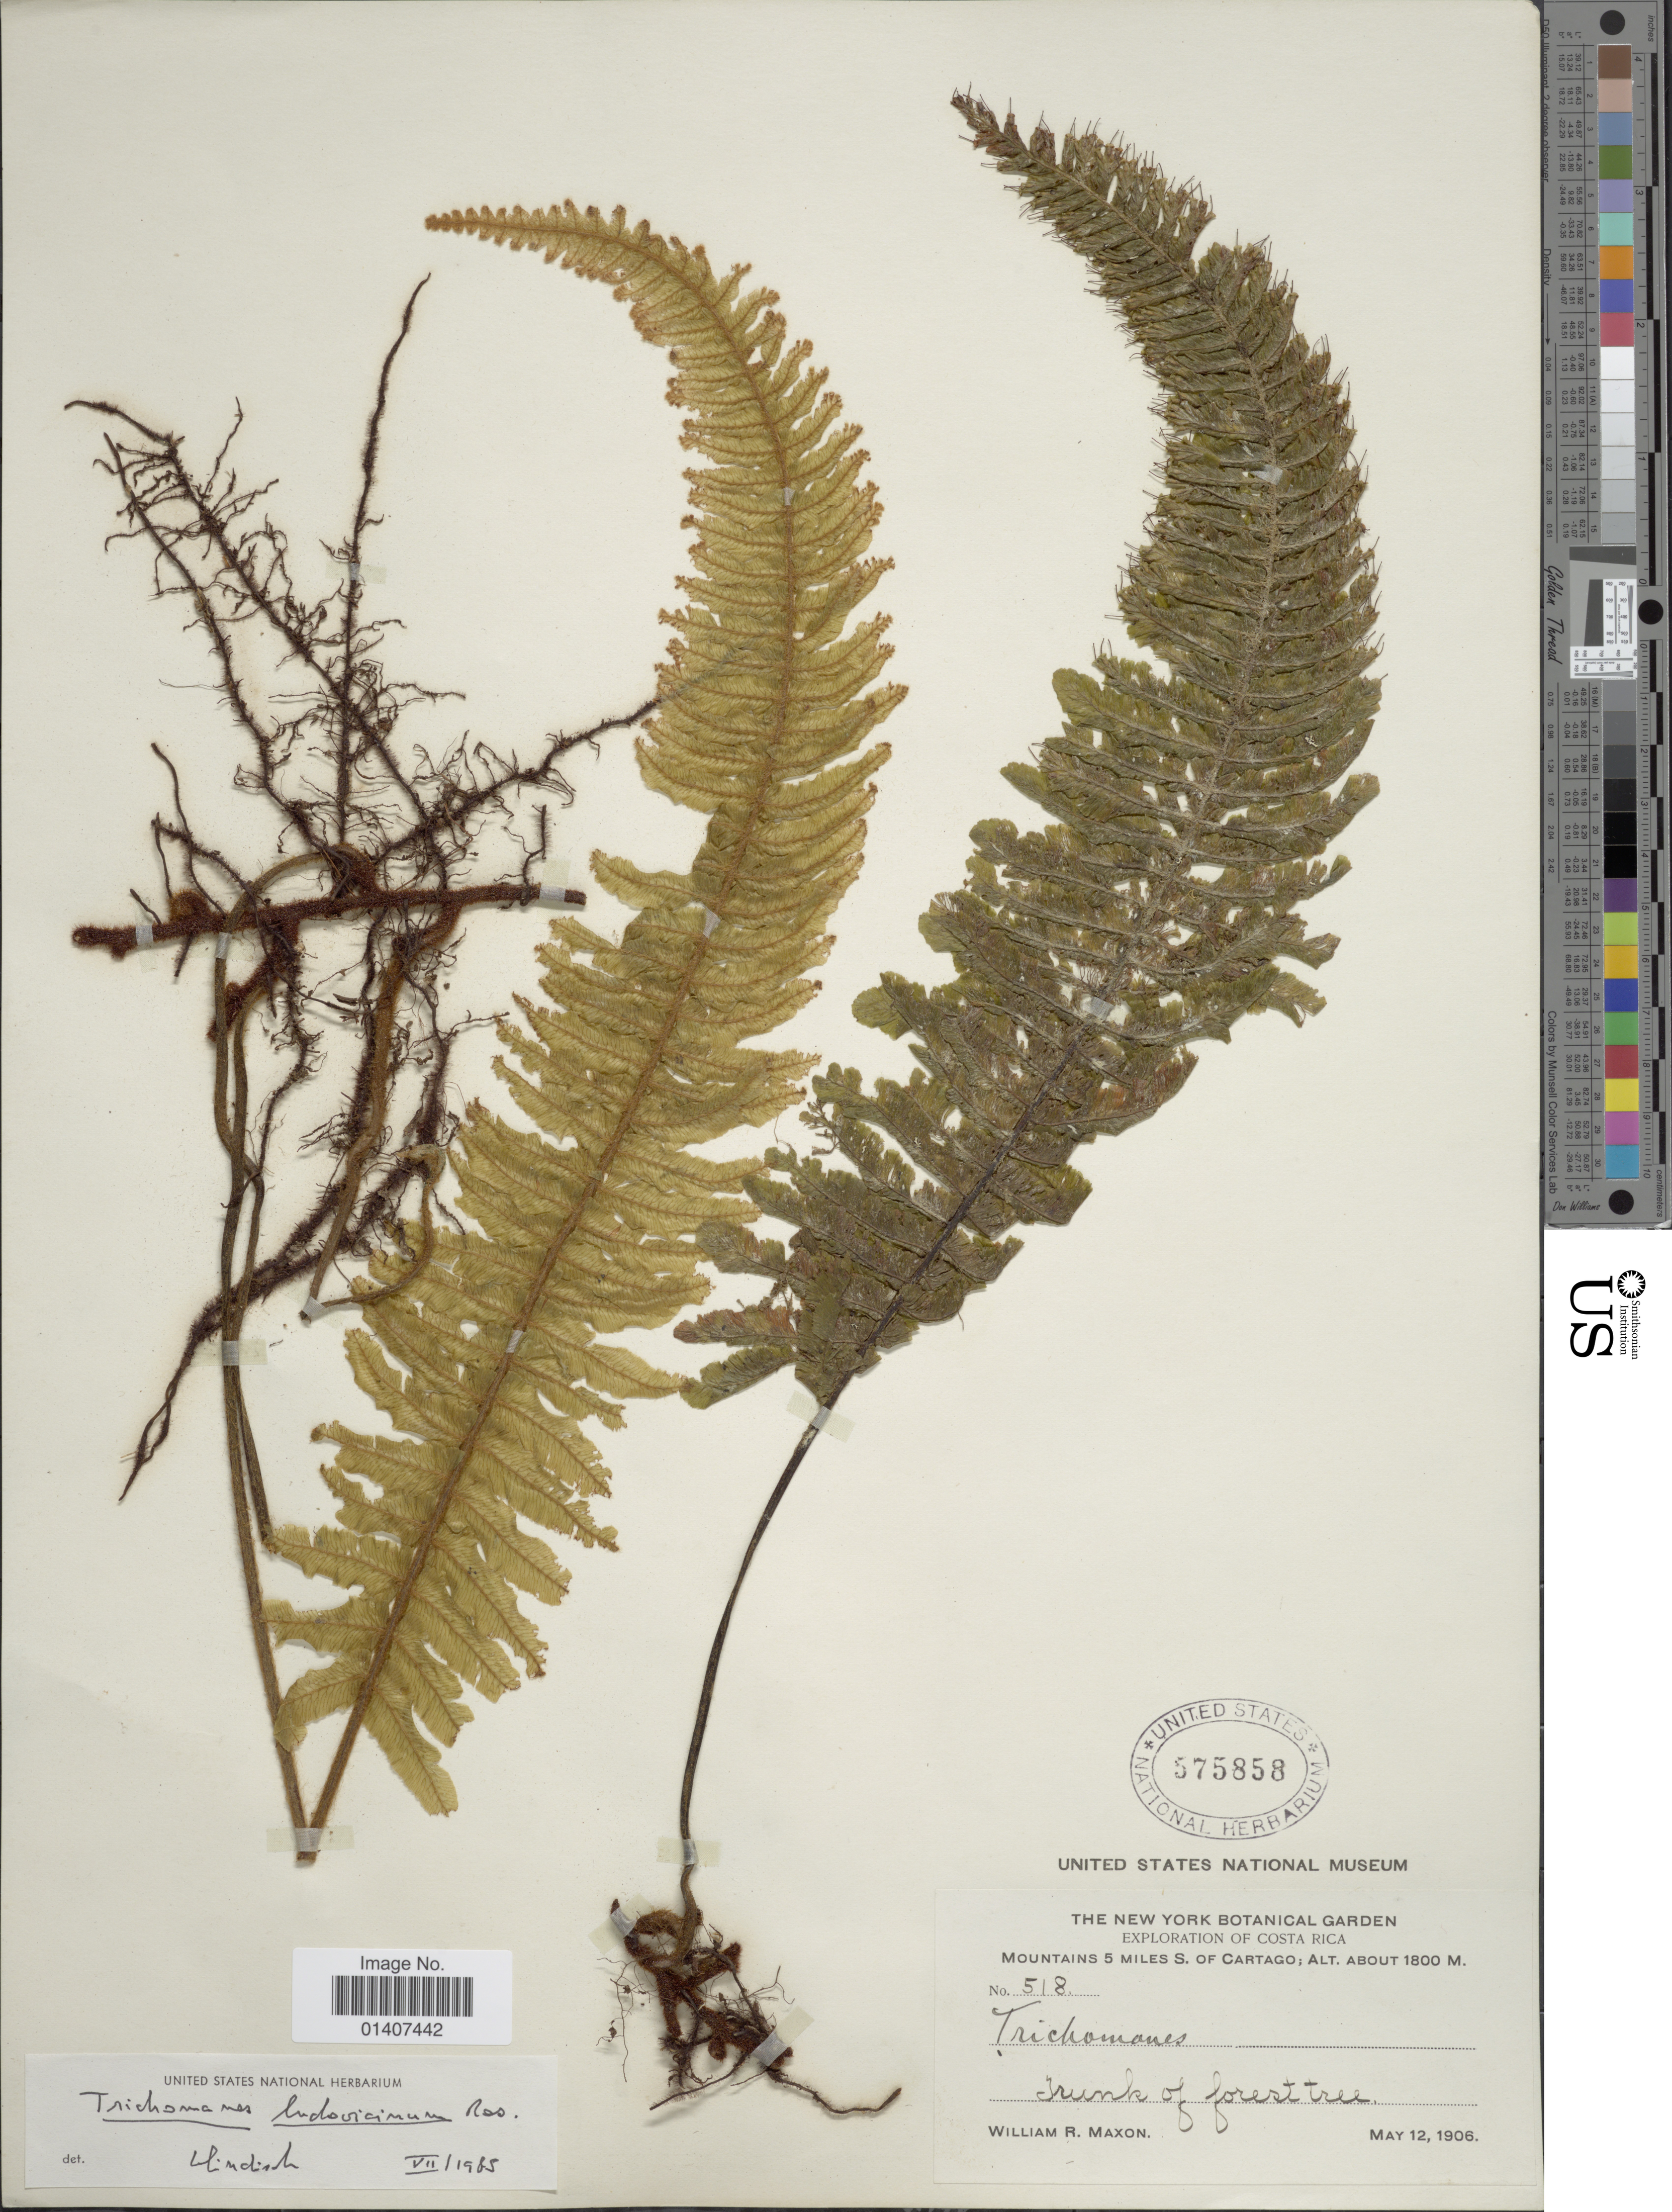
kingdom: Plantae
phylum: Tracheophyta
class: Polypodiopsida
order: Hymenophyllales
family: Hymenophyllaceae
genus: Trichomanes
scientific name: Trichomanes ludovicinum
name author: Rosenst.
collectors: W. R. Maxon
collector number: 518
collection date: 1906-05-12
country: Costa Rica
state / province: Cartago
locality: Mountains 5 miles S. of Cartago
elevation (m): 1800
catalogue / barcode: US 575858